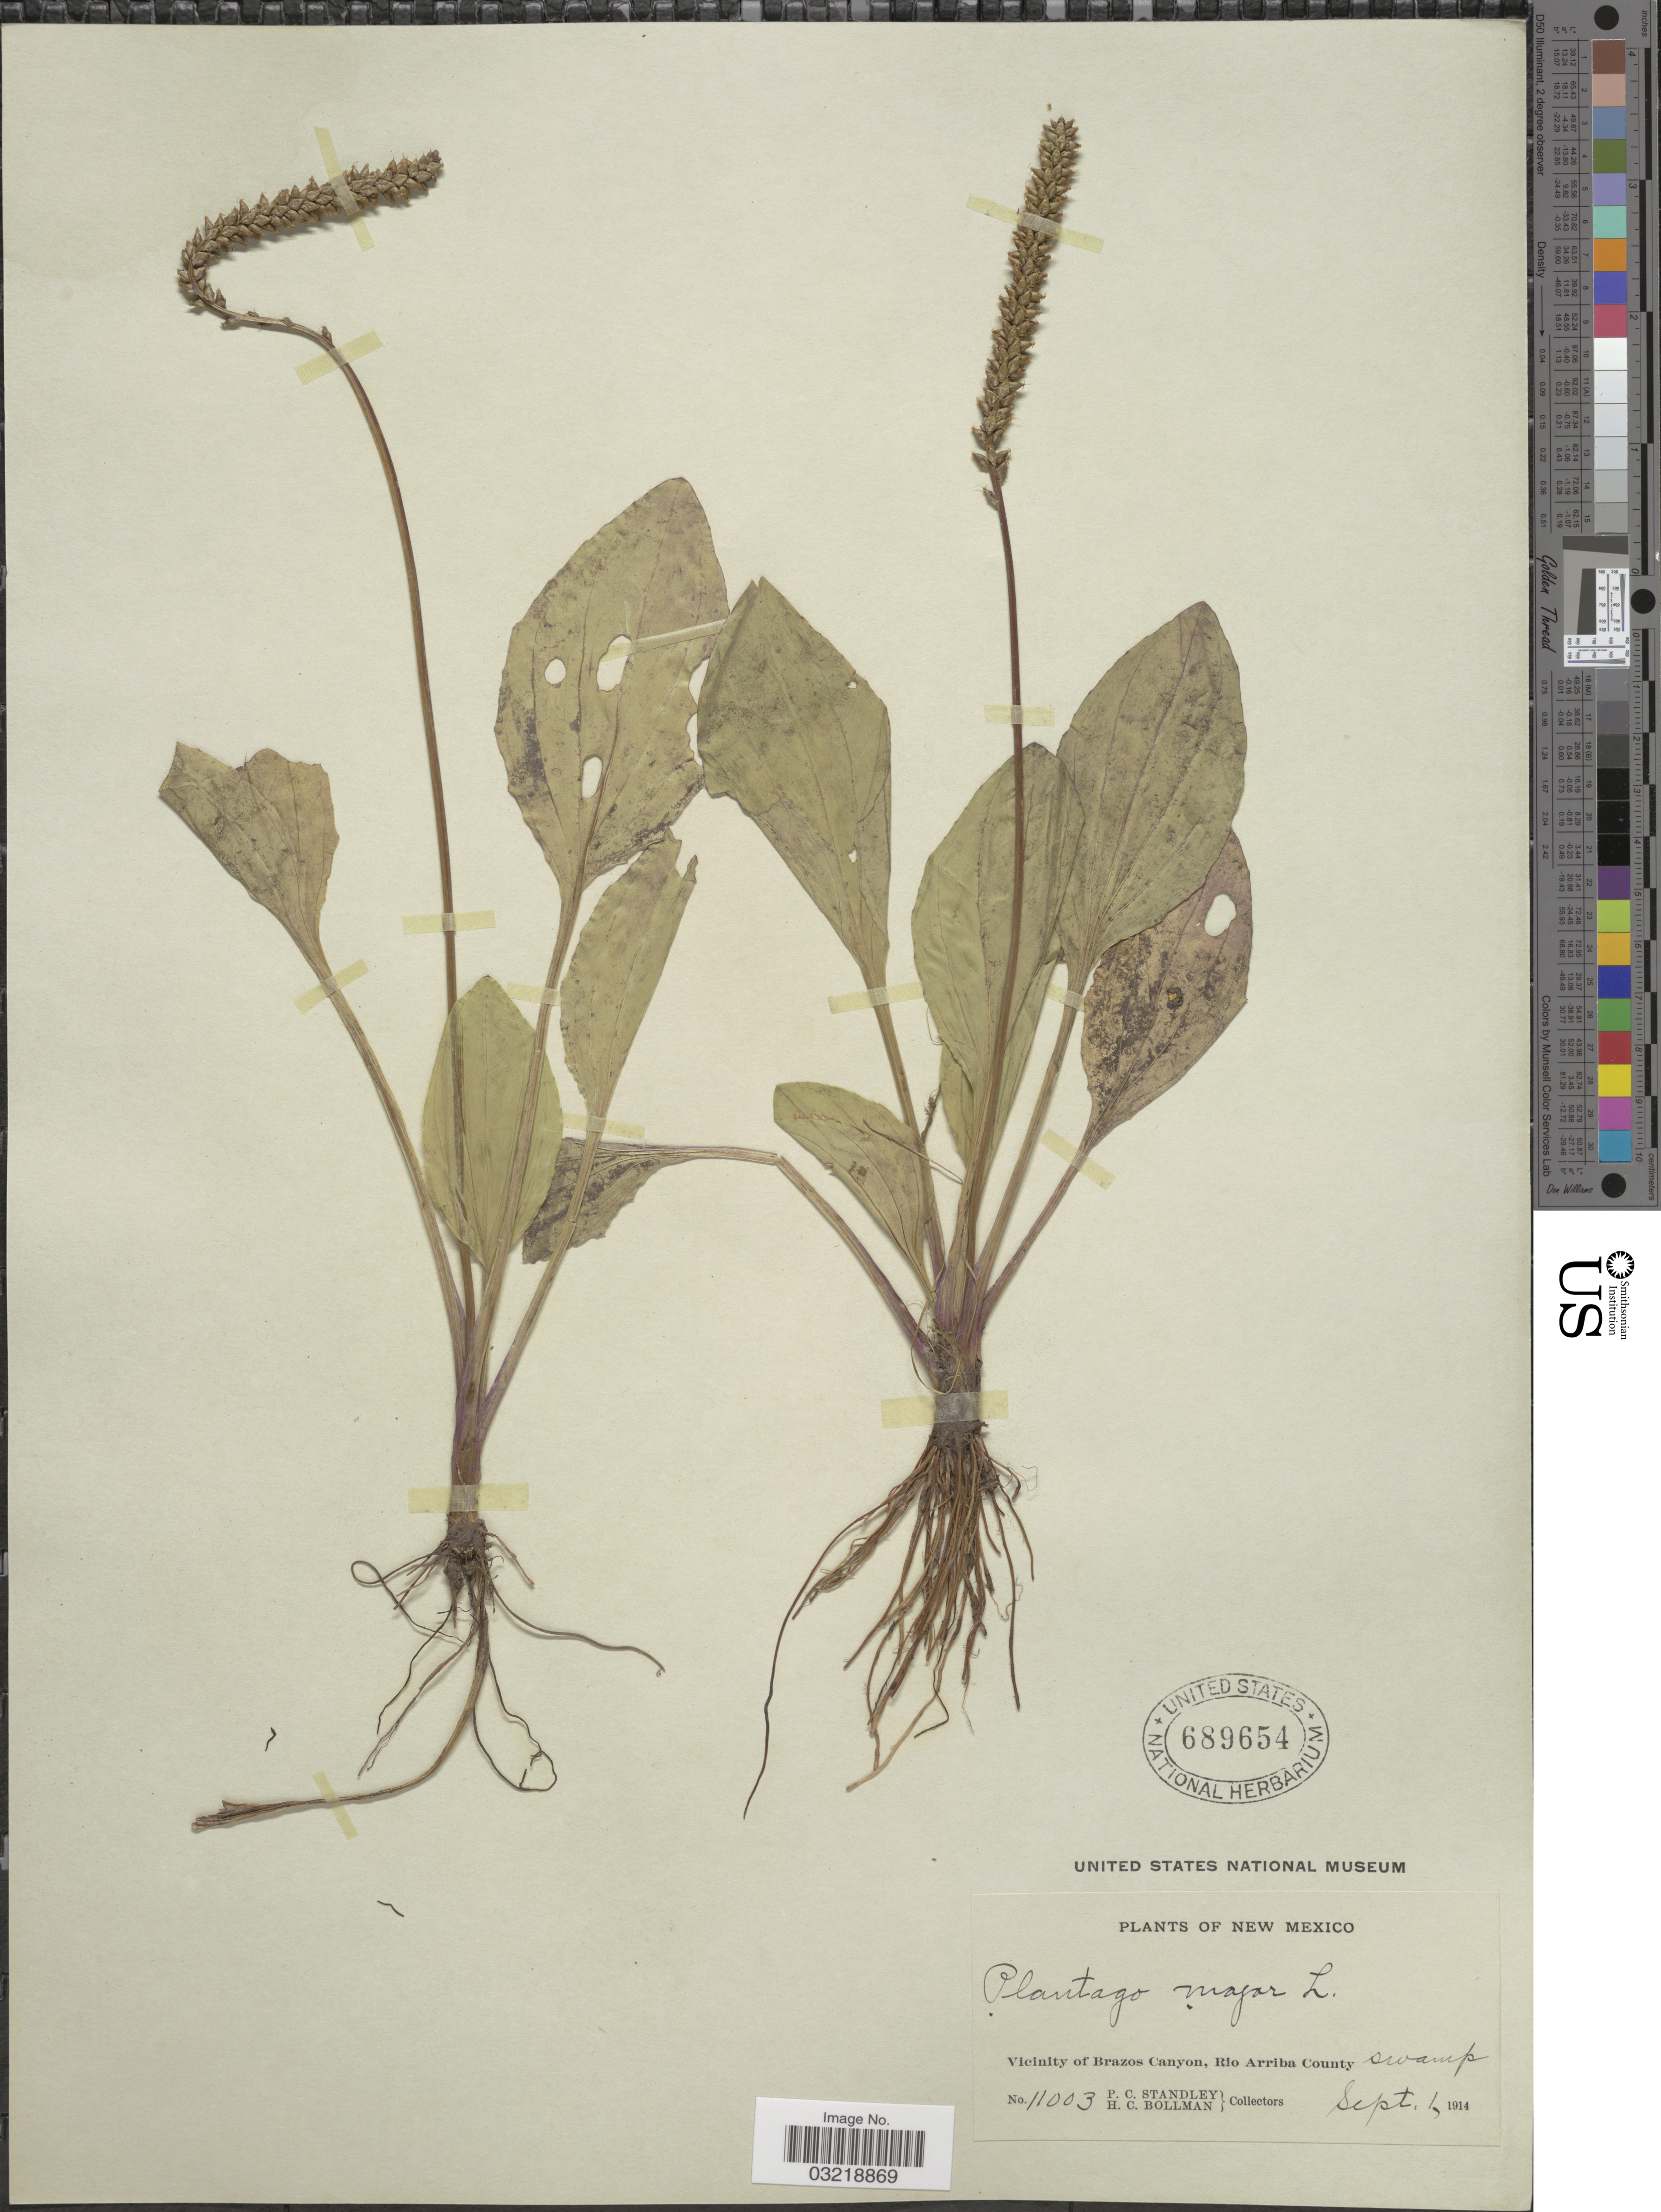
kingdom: Plantae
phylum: Tracheophyta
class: Magnoliopsida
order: Lamiales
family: Plantaginaceae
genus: Plantago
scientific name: Plantago major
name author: L.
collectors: P. C. Standley & H. C. Bollman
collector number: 11003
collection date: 1914-09-01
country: United States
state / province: New Mexico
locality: Vicinity of Brazos Canyon, Rio Arriba County.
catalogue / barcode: US 689654